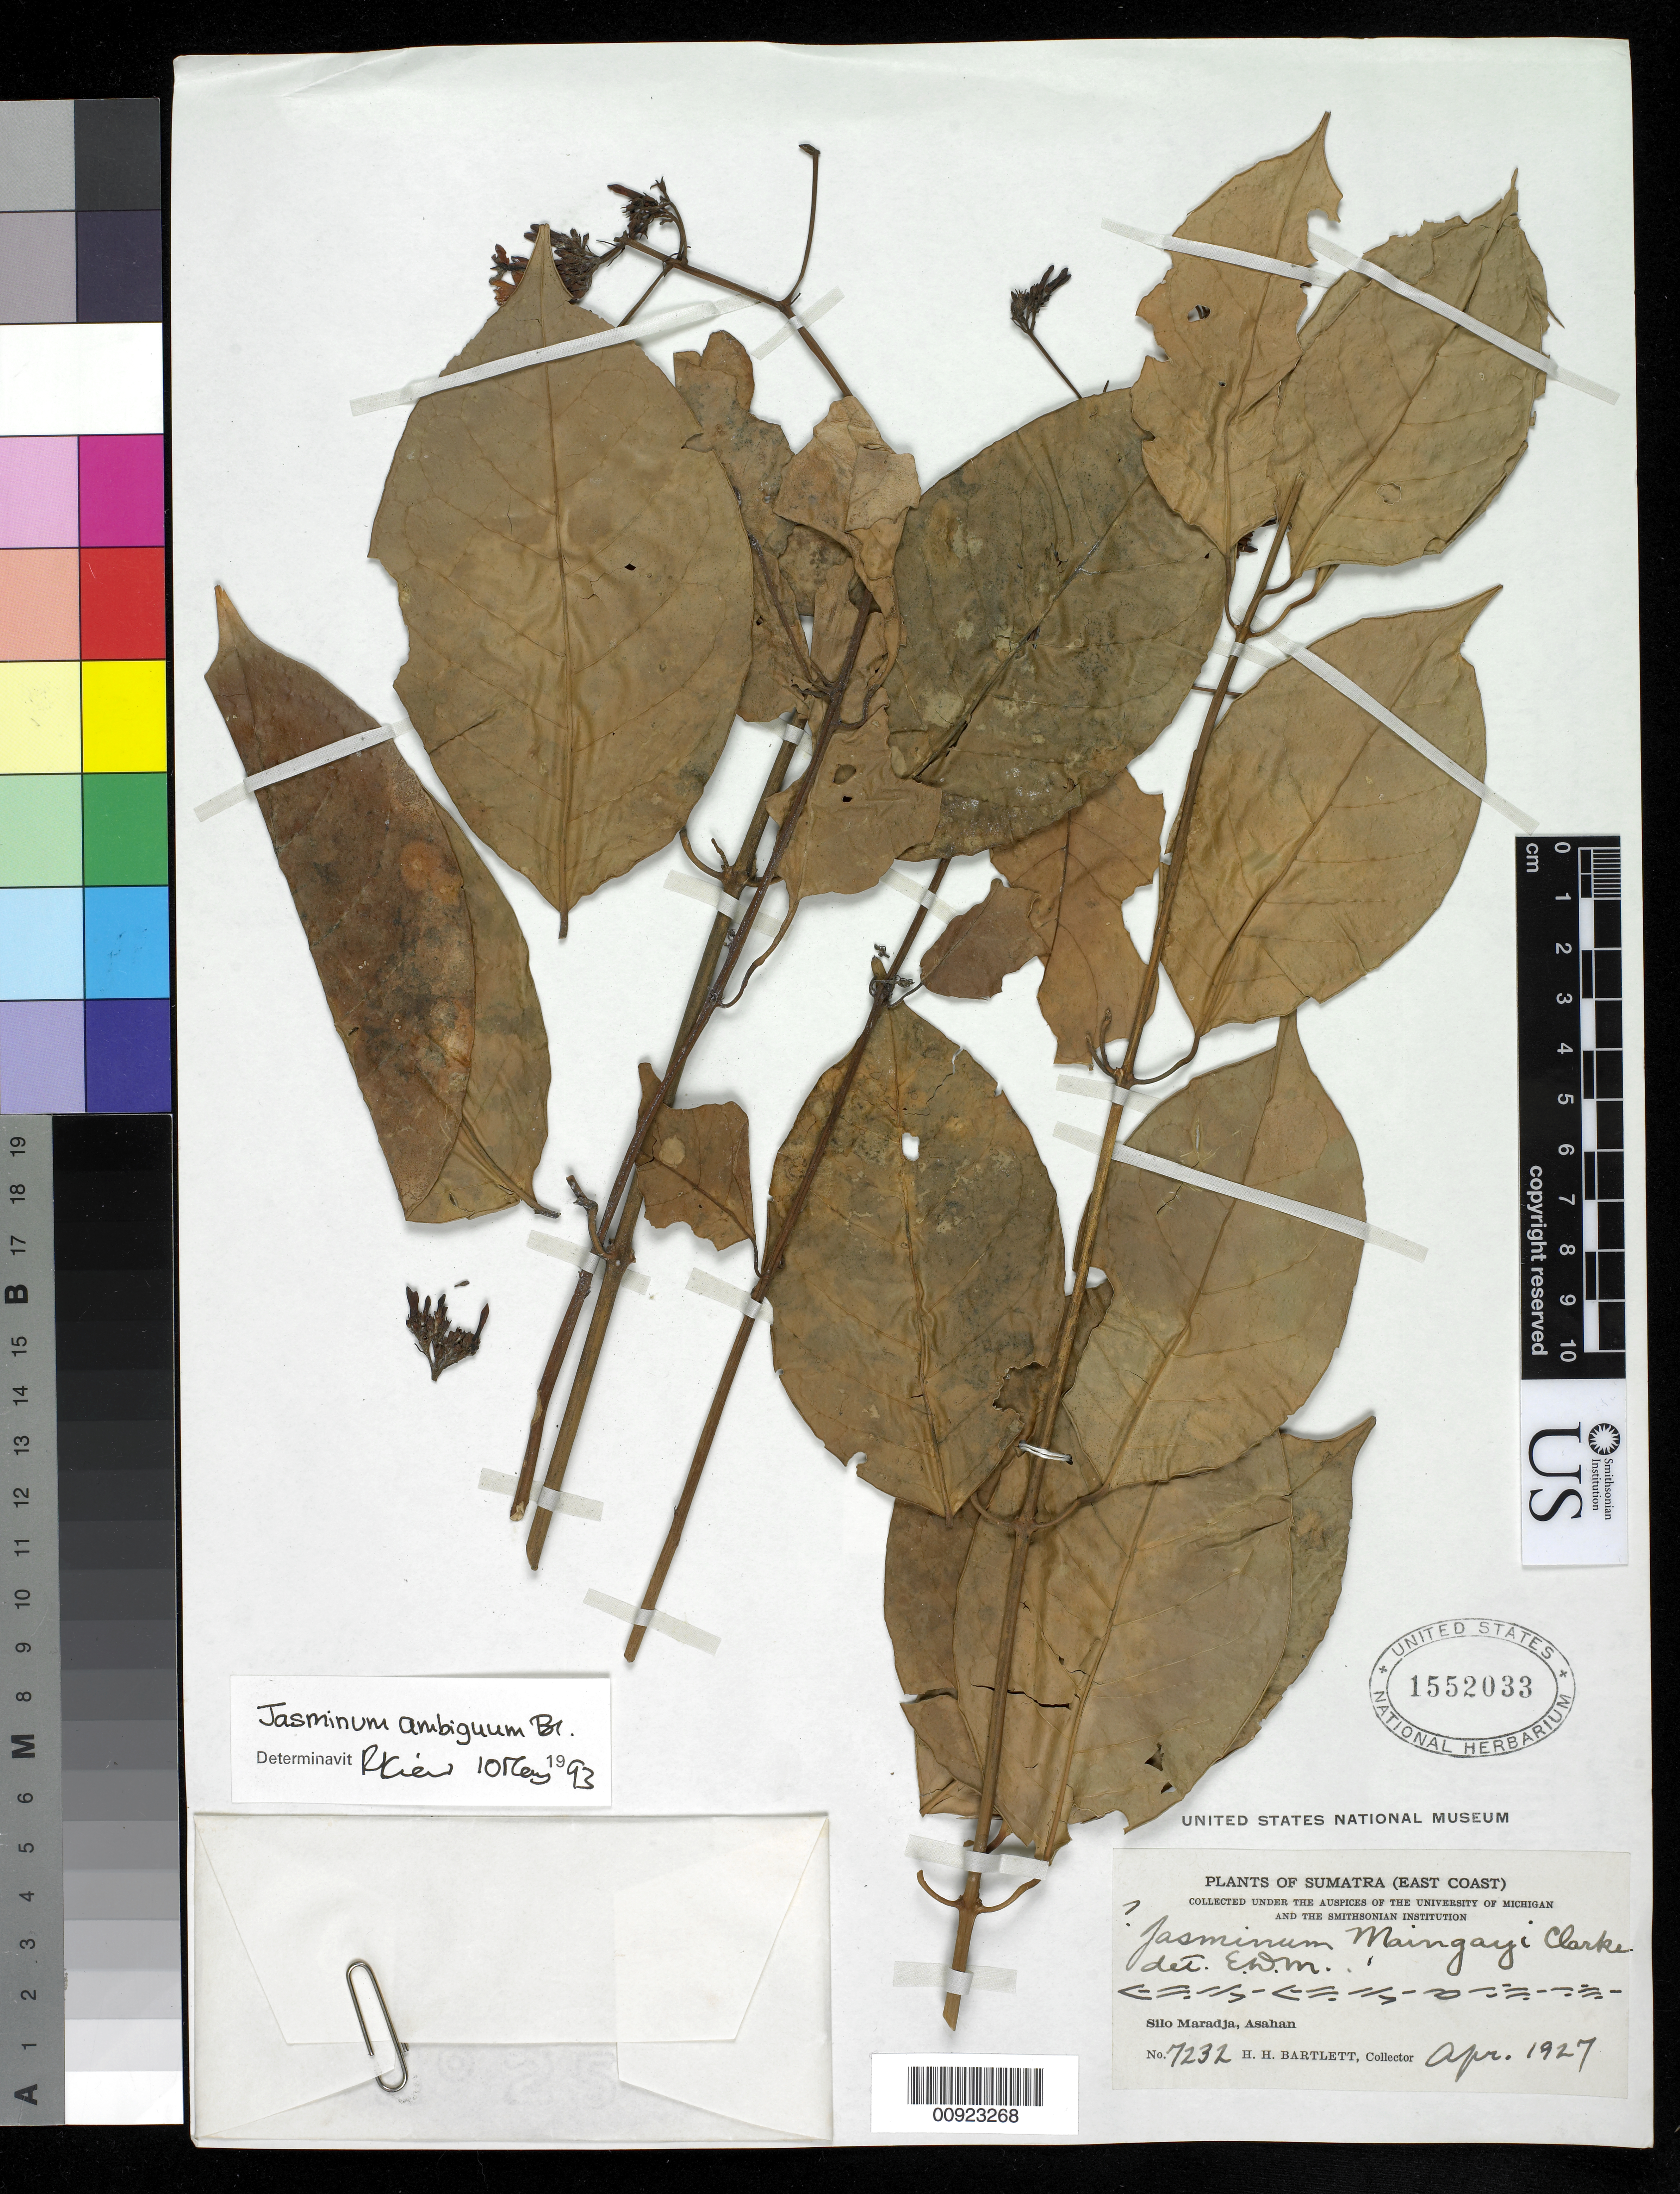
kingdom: Plantae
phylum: Tracheophyta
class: Magnoliopsida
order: Lamiales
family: Oleaceae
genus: Jasminum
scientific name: Jasminum ambiguum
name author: Blume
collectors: H. H. Bartlett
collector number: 7232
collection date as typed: Apr 1927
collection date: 1927-04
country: Indonesia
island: Sumatra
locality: Sumatra(East coast). Silo Maradja, Asahan.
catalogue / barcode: US 1552033